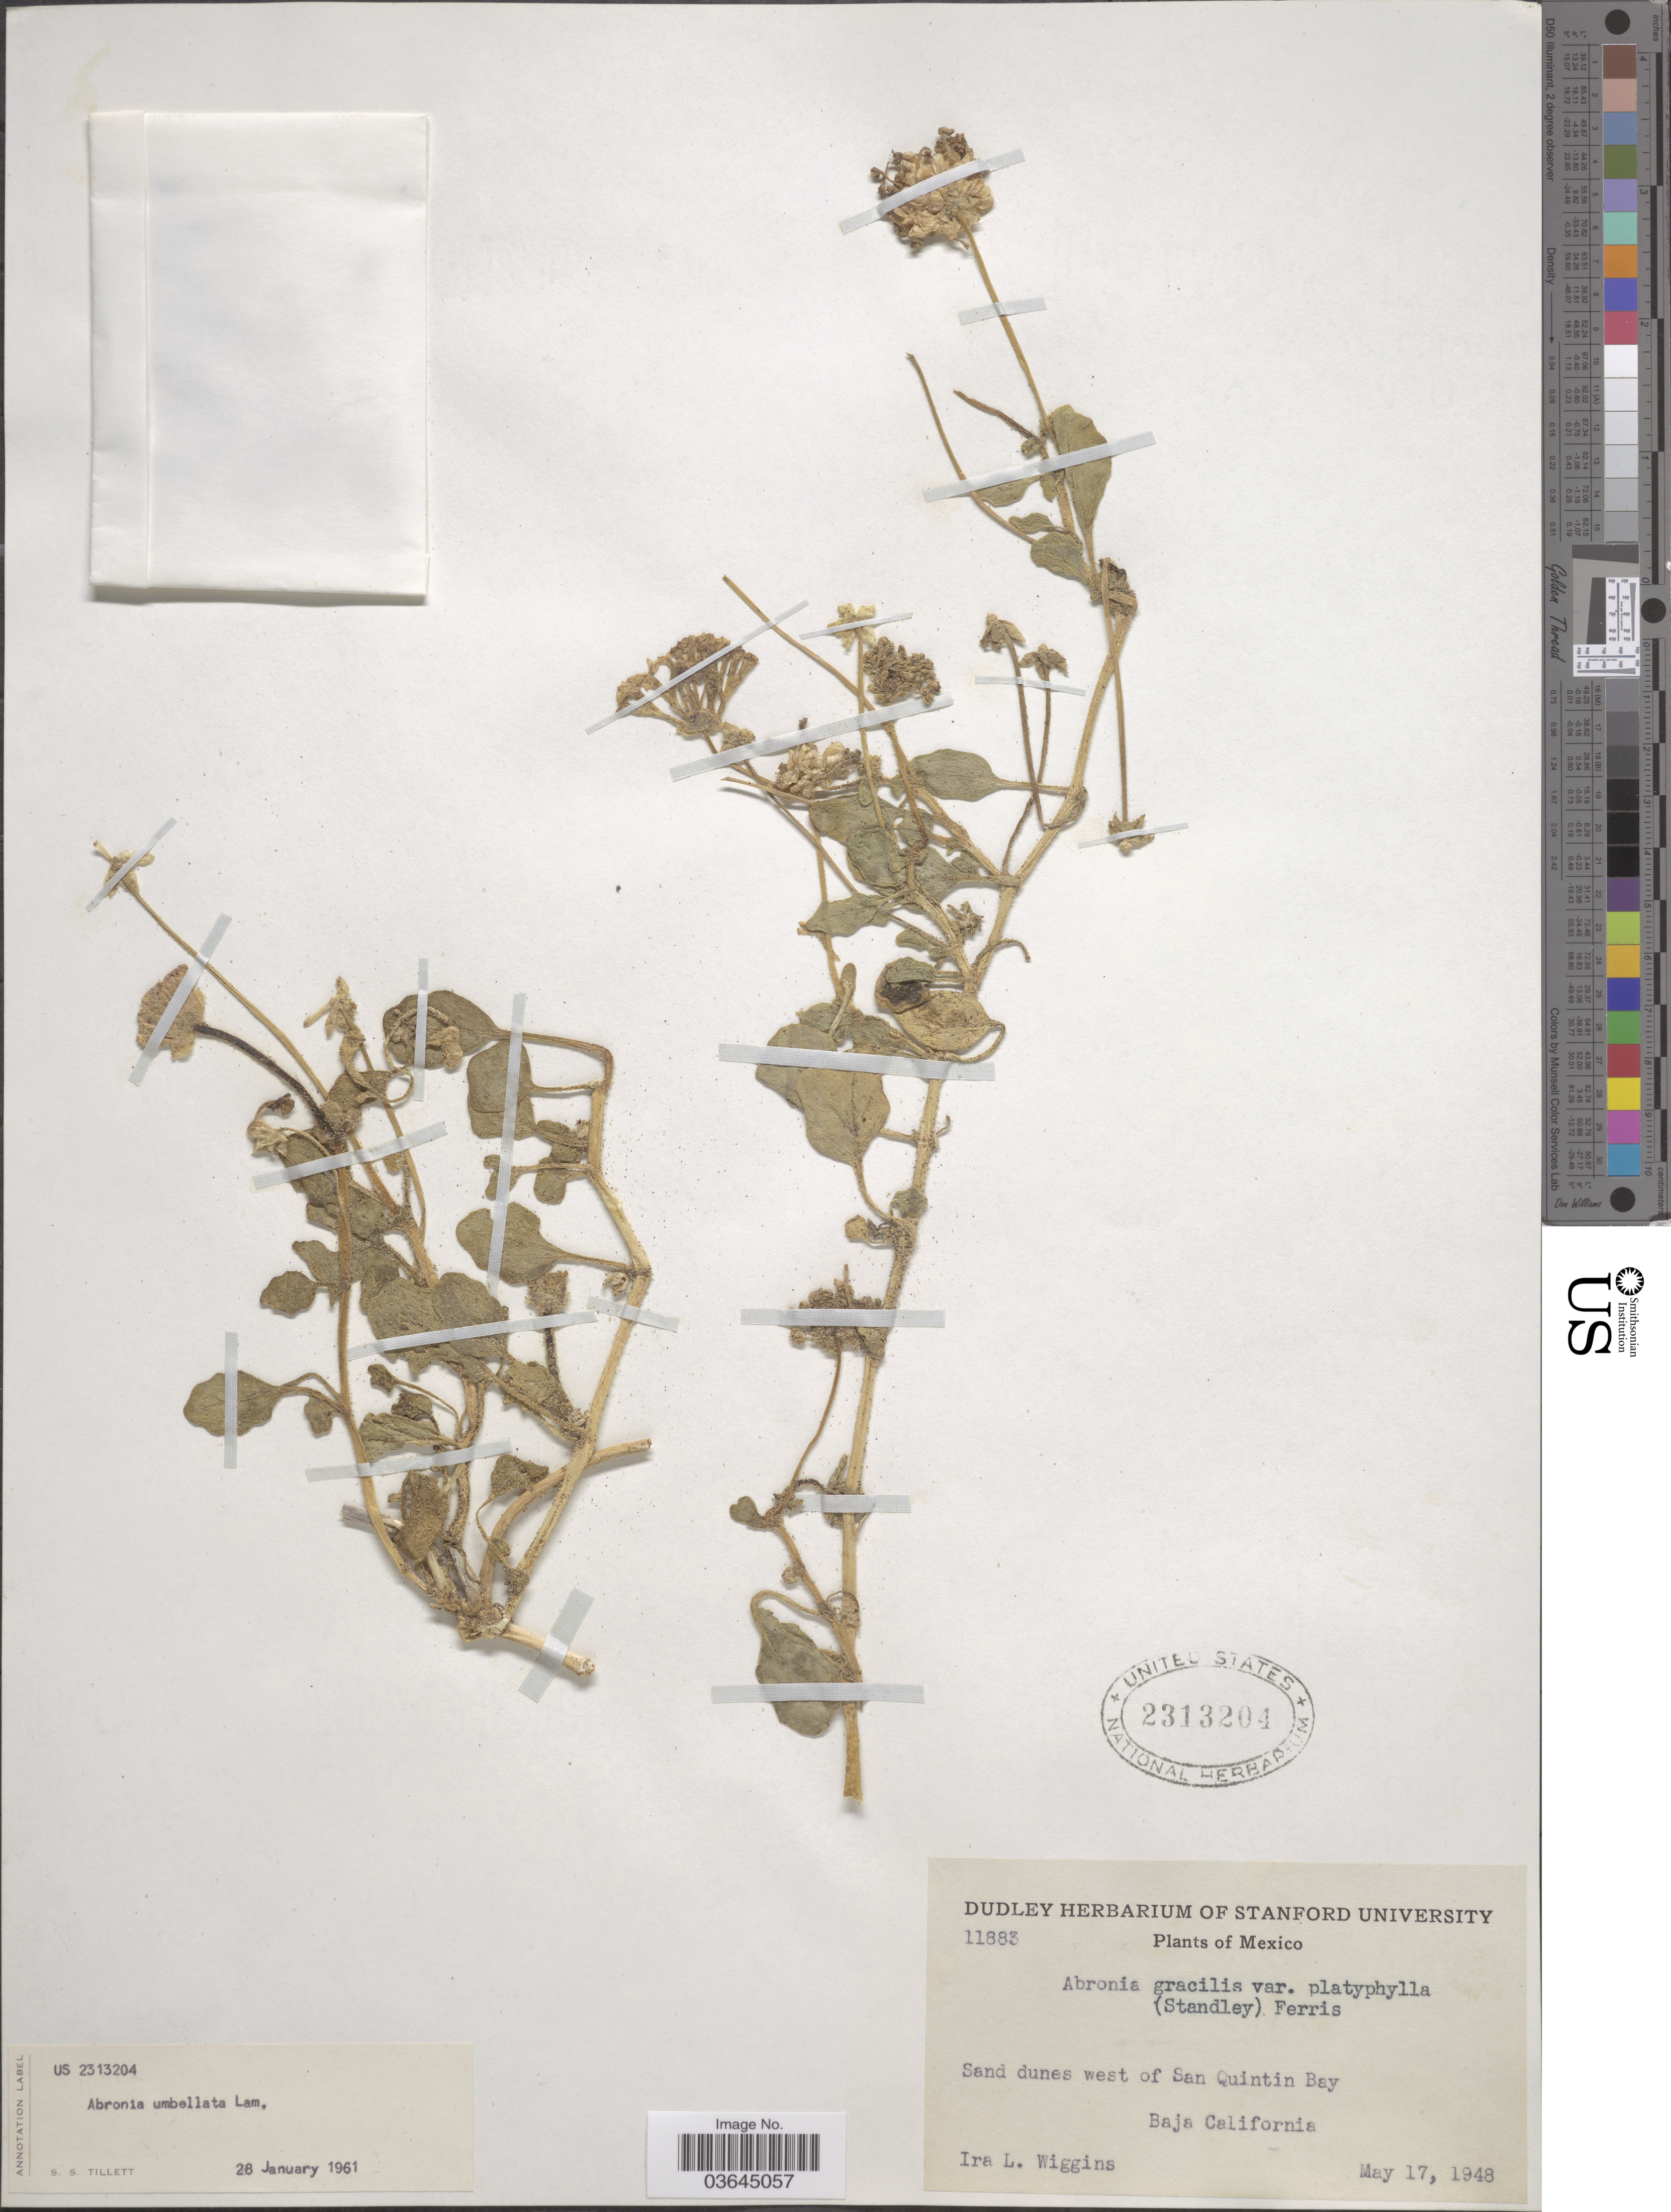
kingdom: Plantae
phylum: Tracheophyta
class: Magnoliopsida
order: Caryophyllales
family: Nyctaginaceae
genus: Abronia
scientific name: Abronia umbellata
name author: Lam.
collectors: I. L. Wiggins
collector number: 11883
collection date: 1948-05-17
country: Mexico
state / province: Baja California Norte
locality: San dunes west of San Quintin Bay.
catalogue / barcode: US 2313204